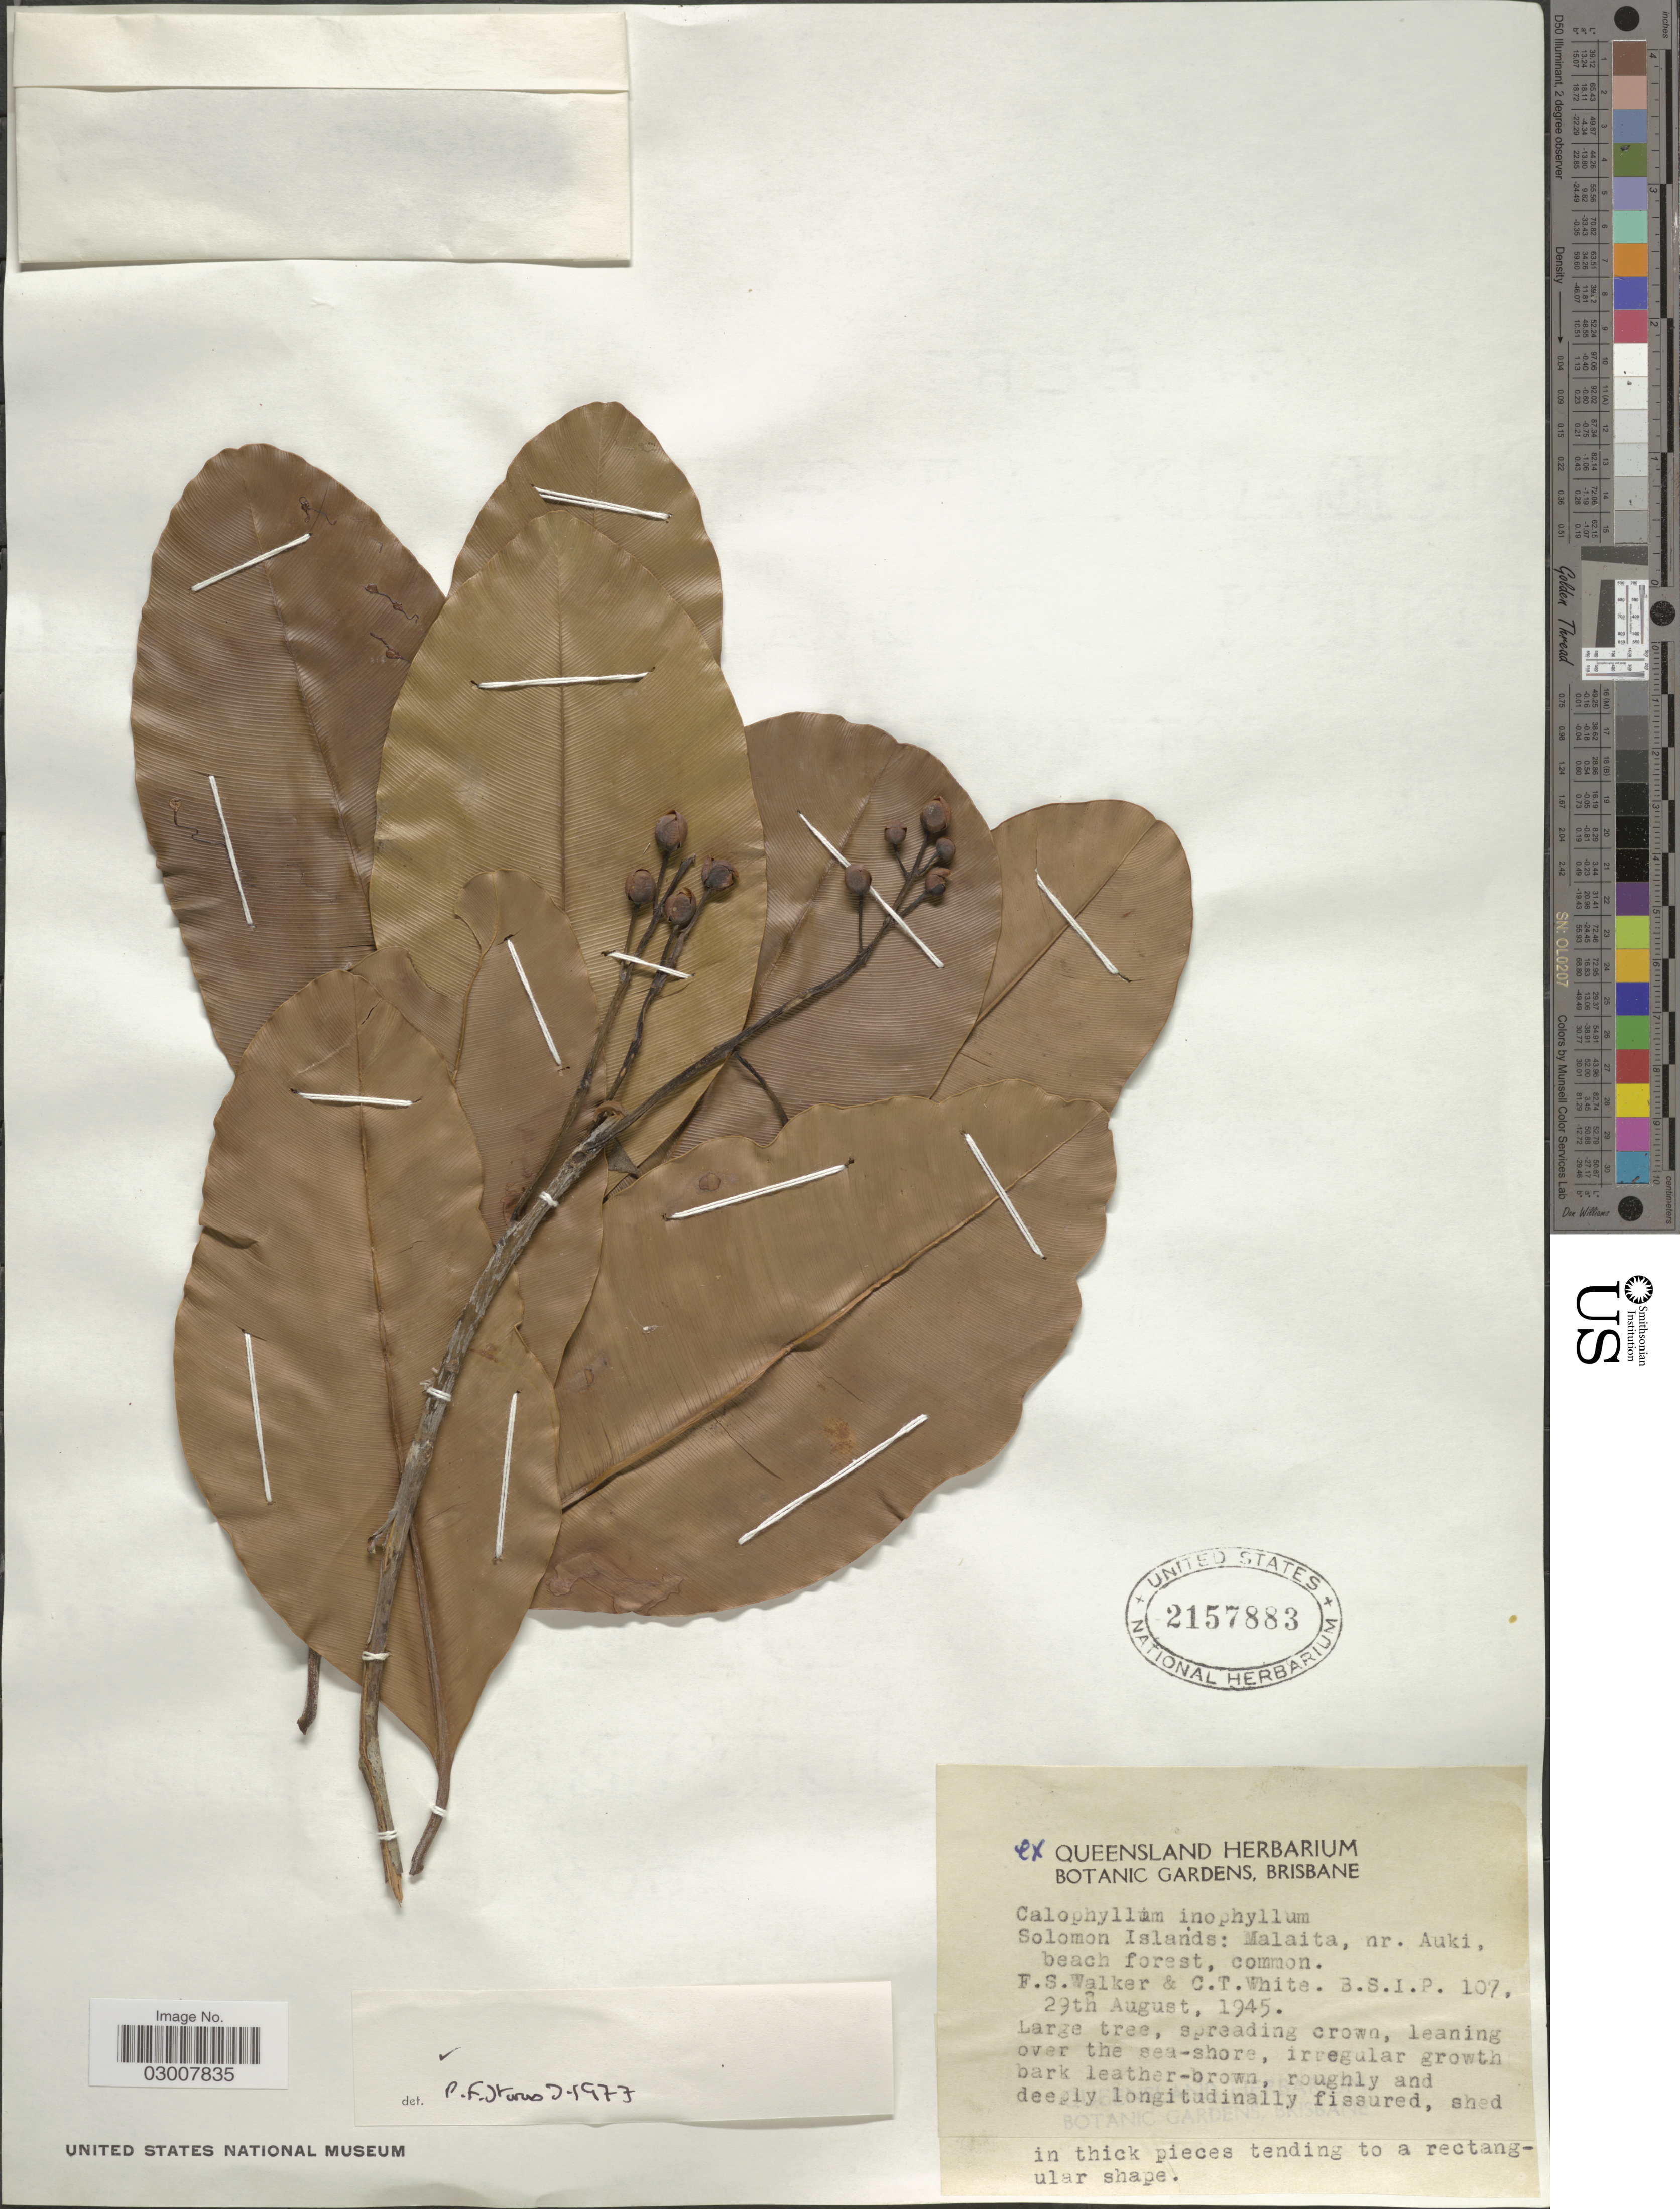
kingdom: Plantae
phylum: Tracheophyta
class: Magnoliopsida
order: Malpighiales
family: Calophyllaceae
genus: Calophyllum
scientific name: Calophyllum inophyllum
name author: L.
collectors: F. Walker & C. T. White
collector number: B.S.I.P. 107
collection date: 1945-08-27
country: Solomon Islands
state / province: Solomon Islands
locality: Malaita, nr. Auki beach forest.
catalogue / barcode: US 2157883